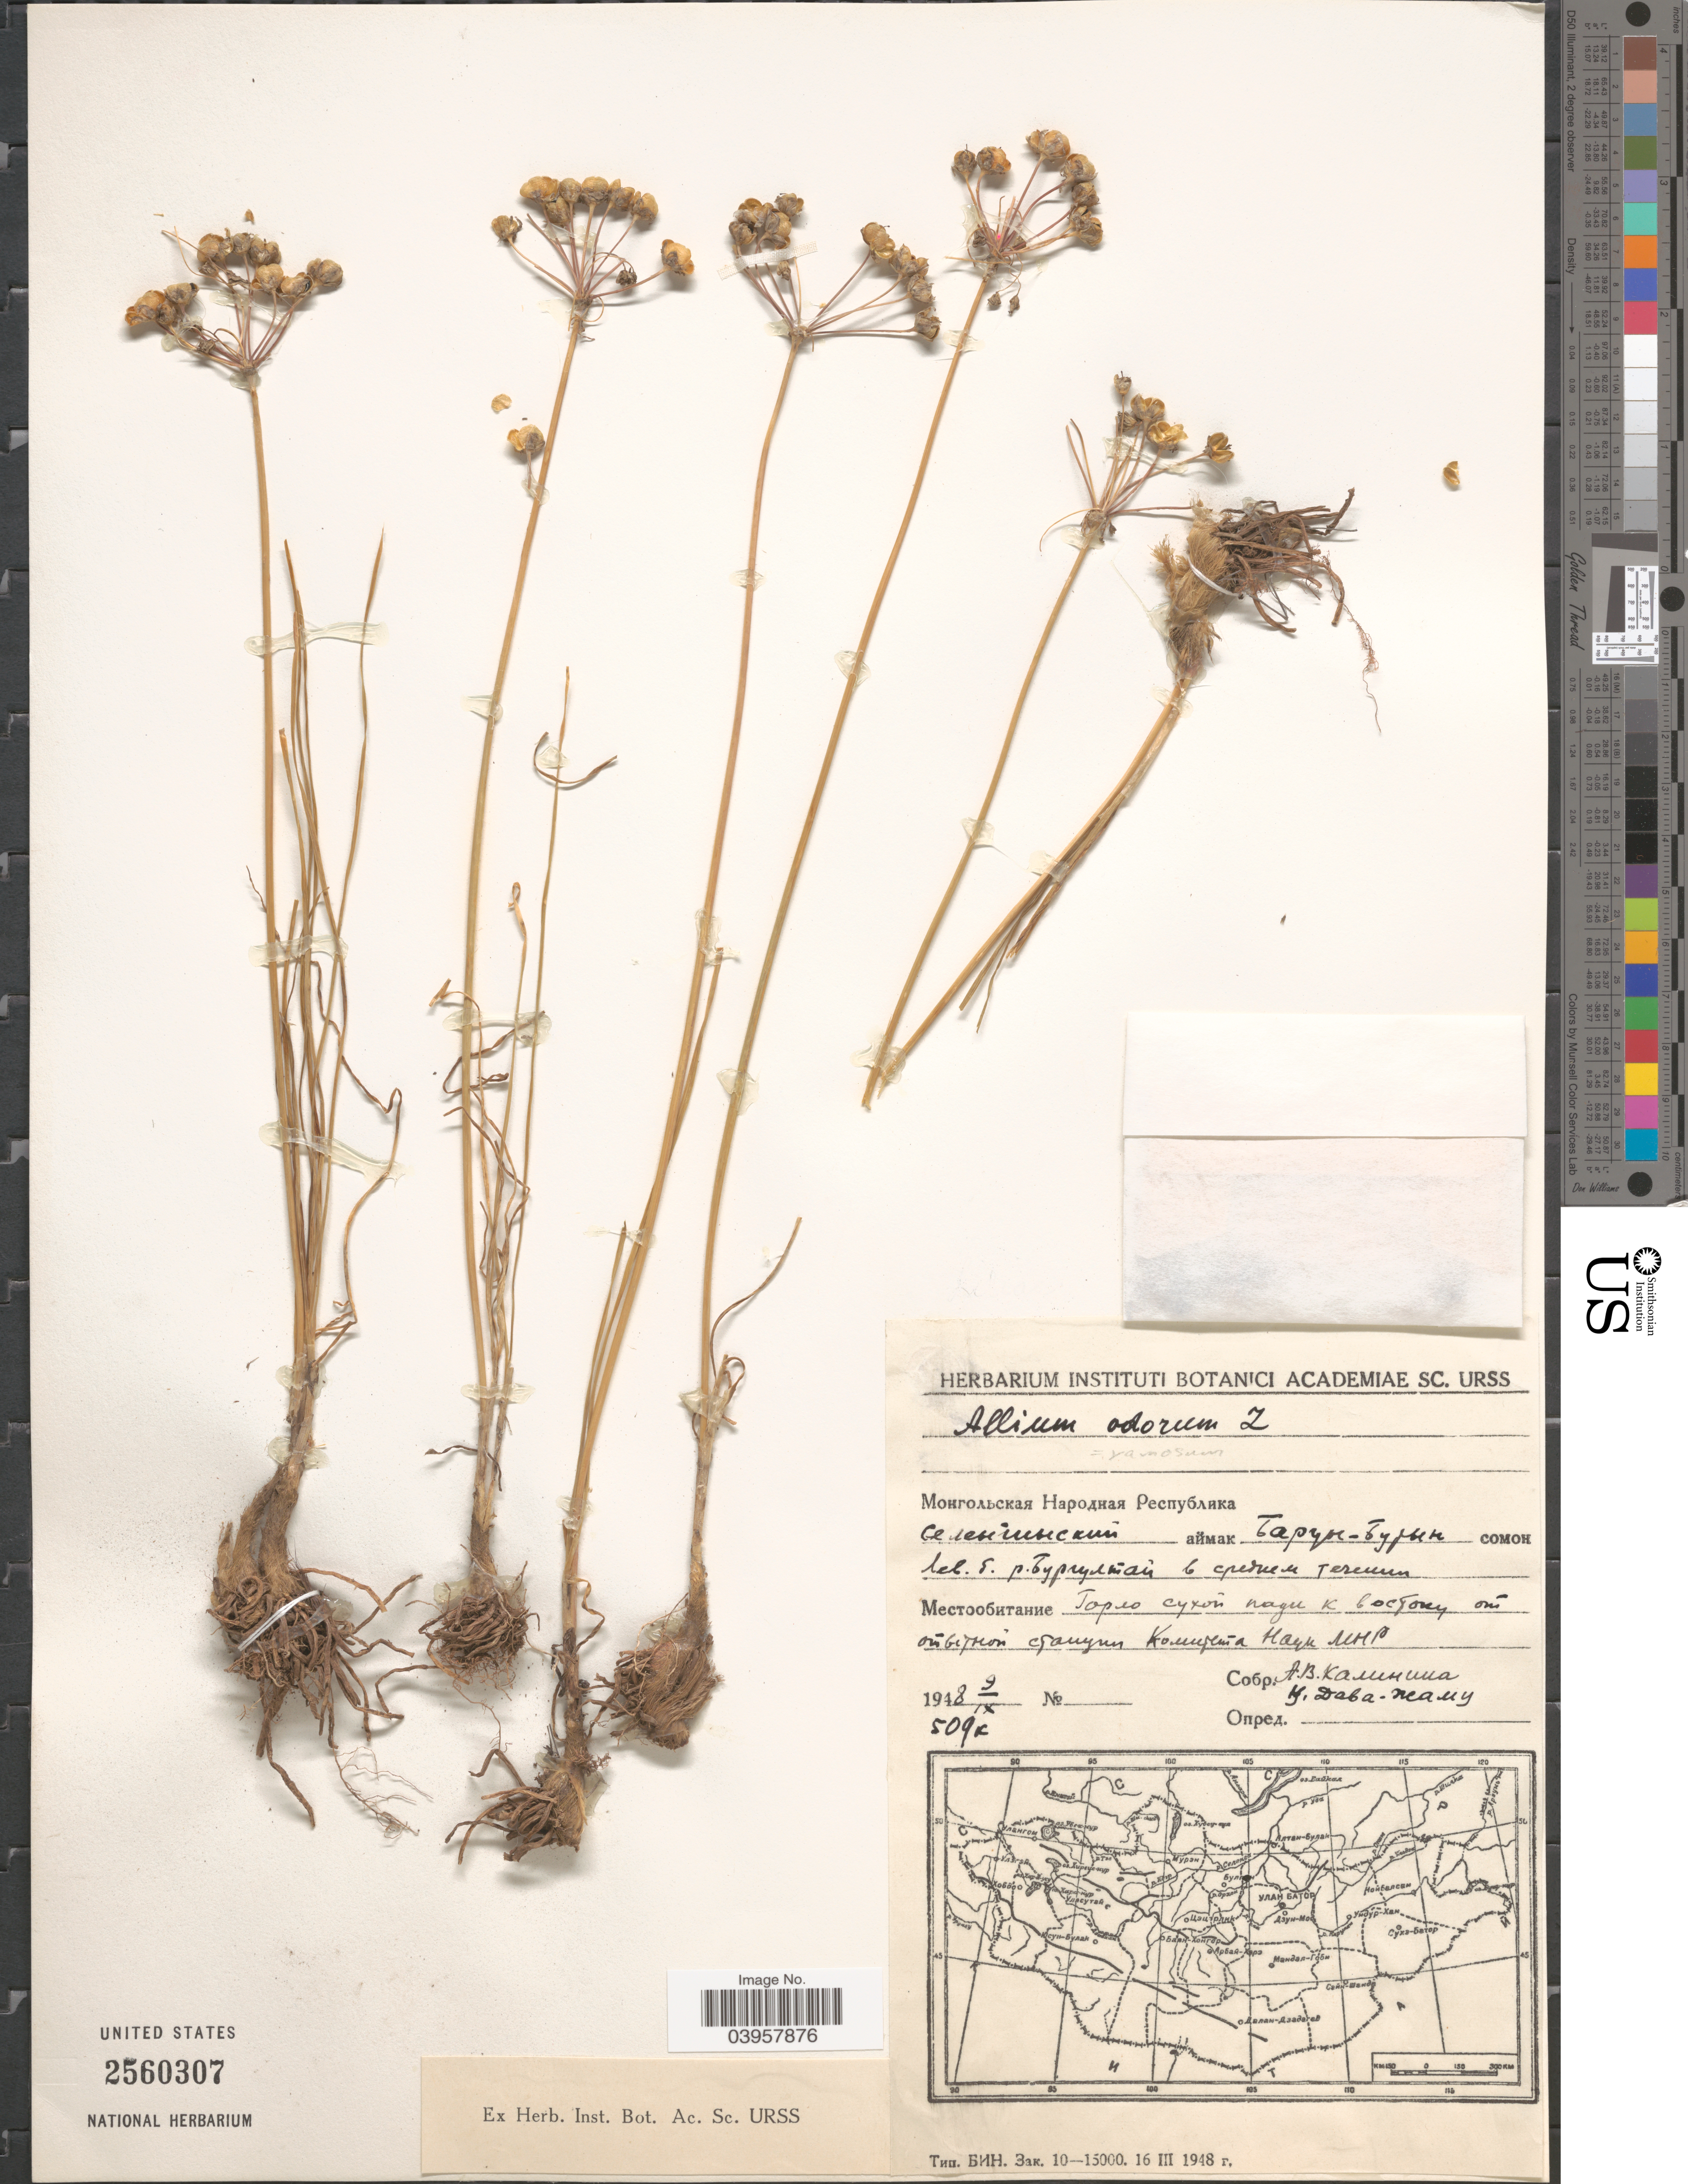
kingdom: Plantae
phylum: Tracheophyta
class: Liliopsida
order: Asparagales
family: Amaryllidaceae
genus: Allium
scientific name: Allium ramosum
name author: L.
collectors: A. Kalinina & Dava-Zhamu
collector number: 509k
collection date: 1948-09-09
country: Mongolia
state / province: Selenge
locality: Baruunburen sum, left shore of river Burgultay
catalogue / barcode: US 2560307